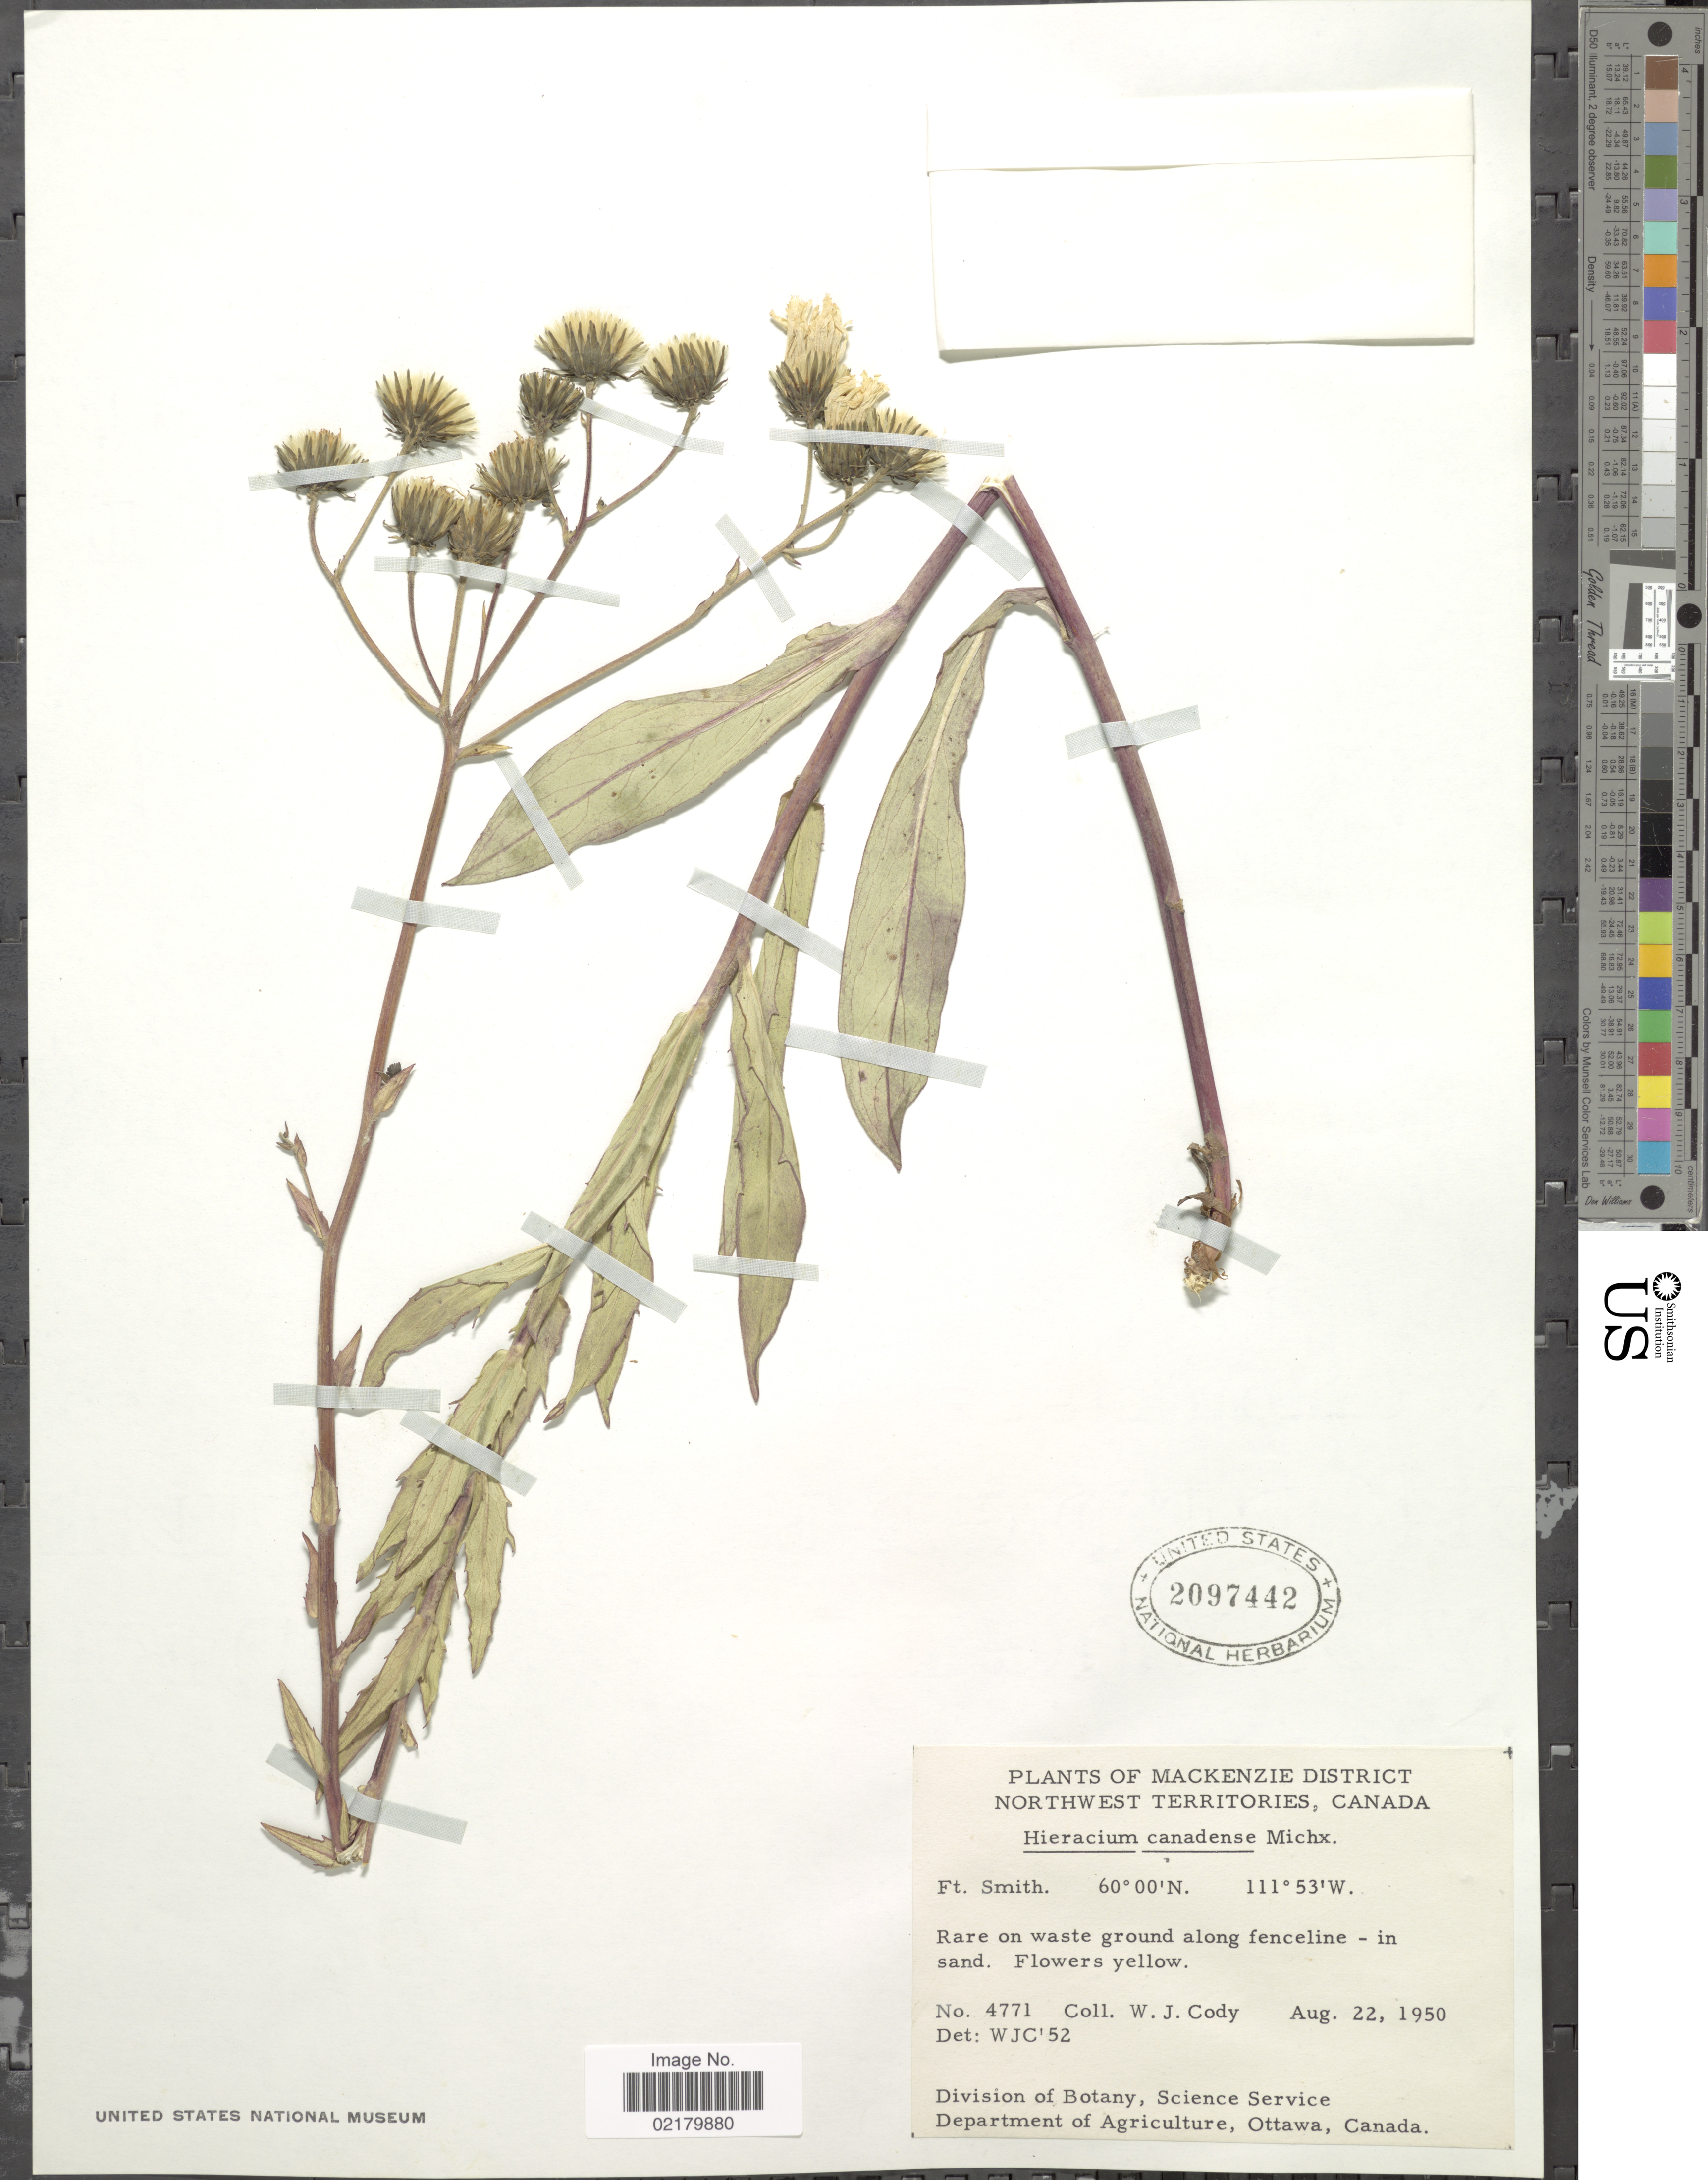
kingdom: Plantae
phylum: Tracheophyta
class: Magnoliopsida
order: Asterales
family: Asteraceae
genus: Hieracium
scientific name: Hieracium canadense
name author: Michx.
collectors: W. Cody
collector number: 4771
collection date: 1950-08-22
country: Canada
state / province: Northwest Territories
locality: Mackenzie District, Ft. Smith, Rare on waste ground along fenceline - in sand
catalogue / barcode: US 2097442